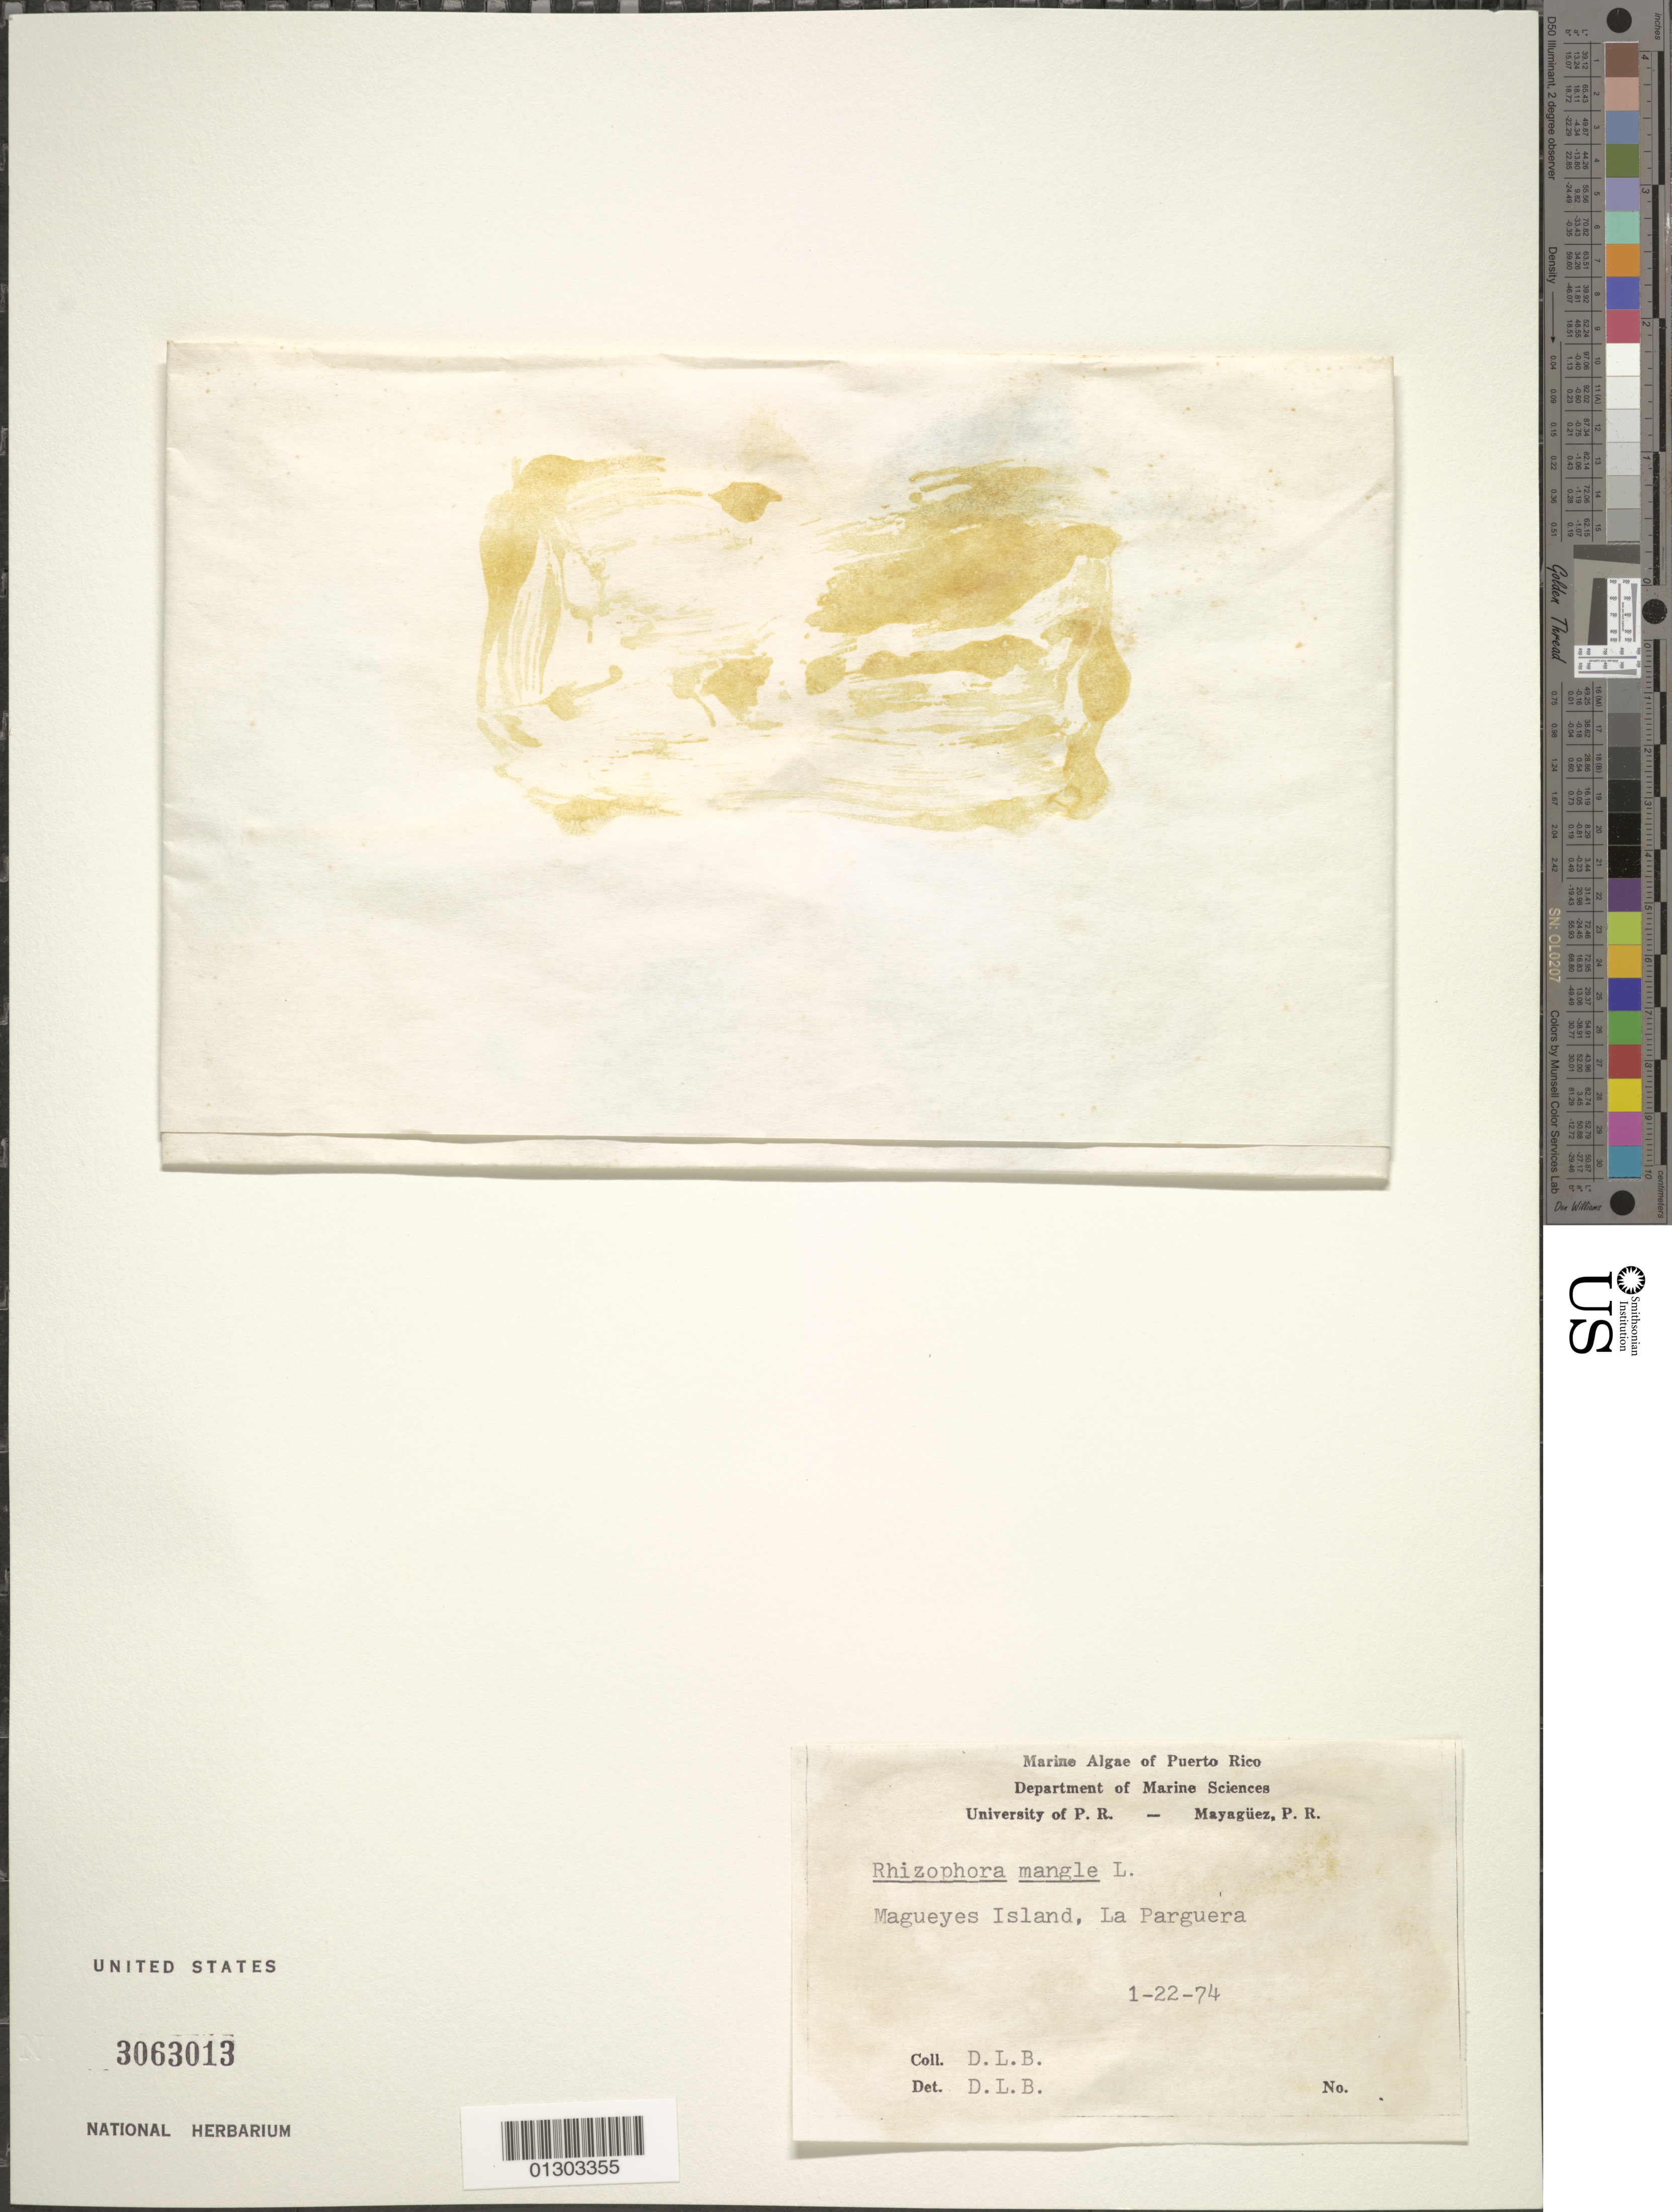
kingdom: Plantae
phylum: Tracheophyta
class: Magnoliopsida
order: Malpighiales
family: Rhizophoraceae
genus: Rhizophora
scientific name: Rhizophora mangle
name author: L.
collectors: D.L. Ballantine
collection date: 1974-01-22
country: Puerto Rico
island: Magueyes I.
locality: Magueyes Island, La Parguera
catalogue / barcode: US 3063013